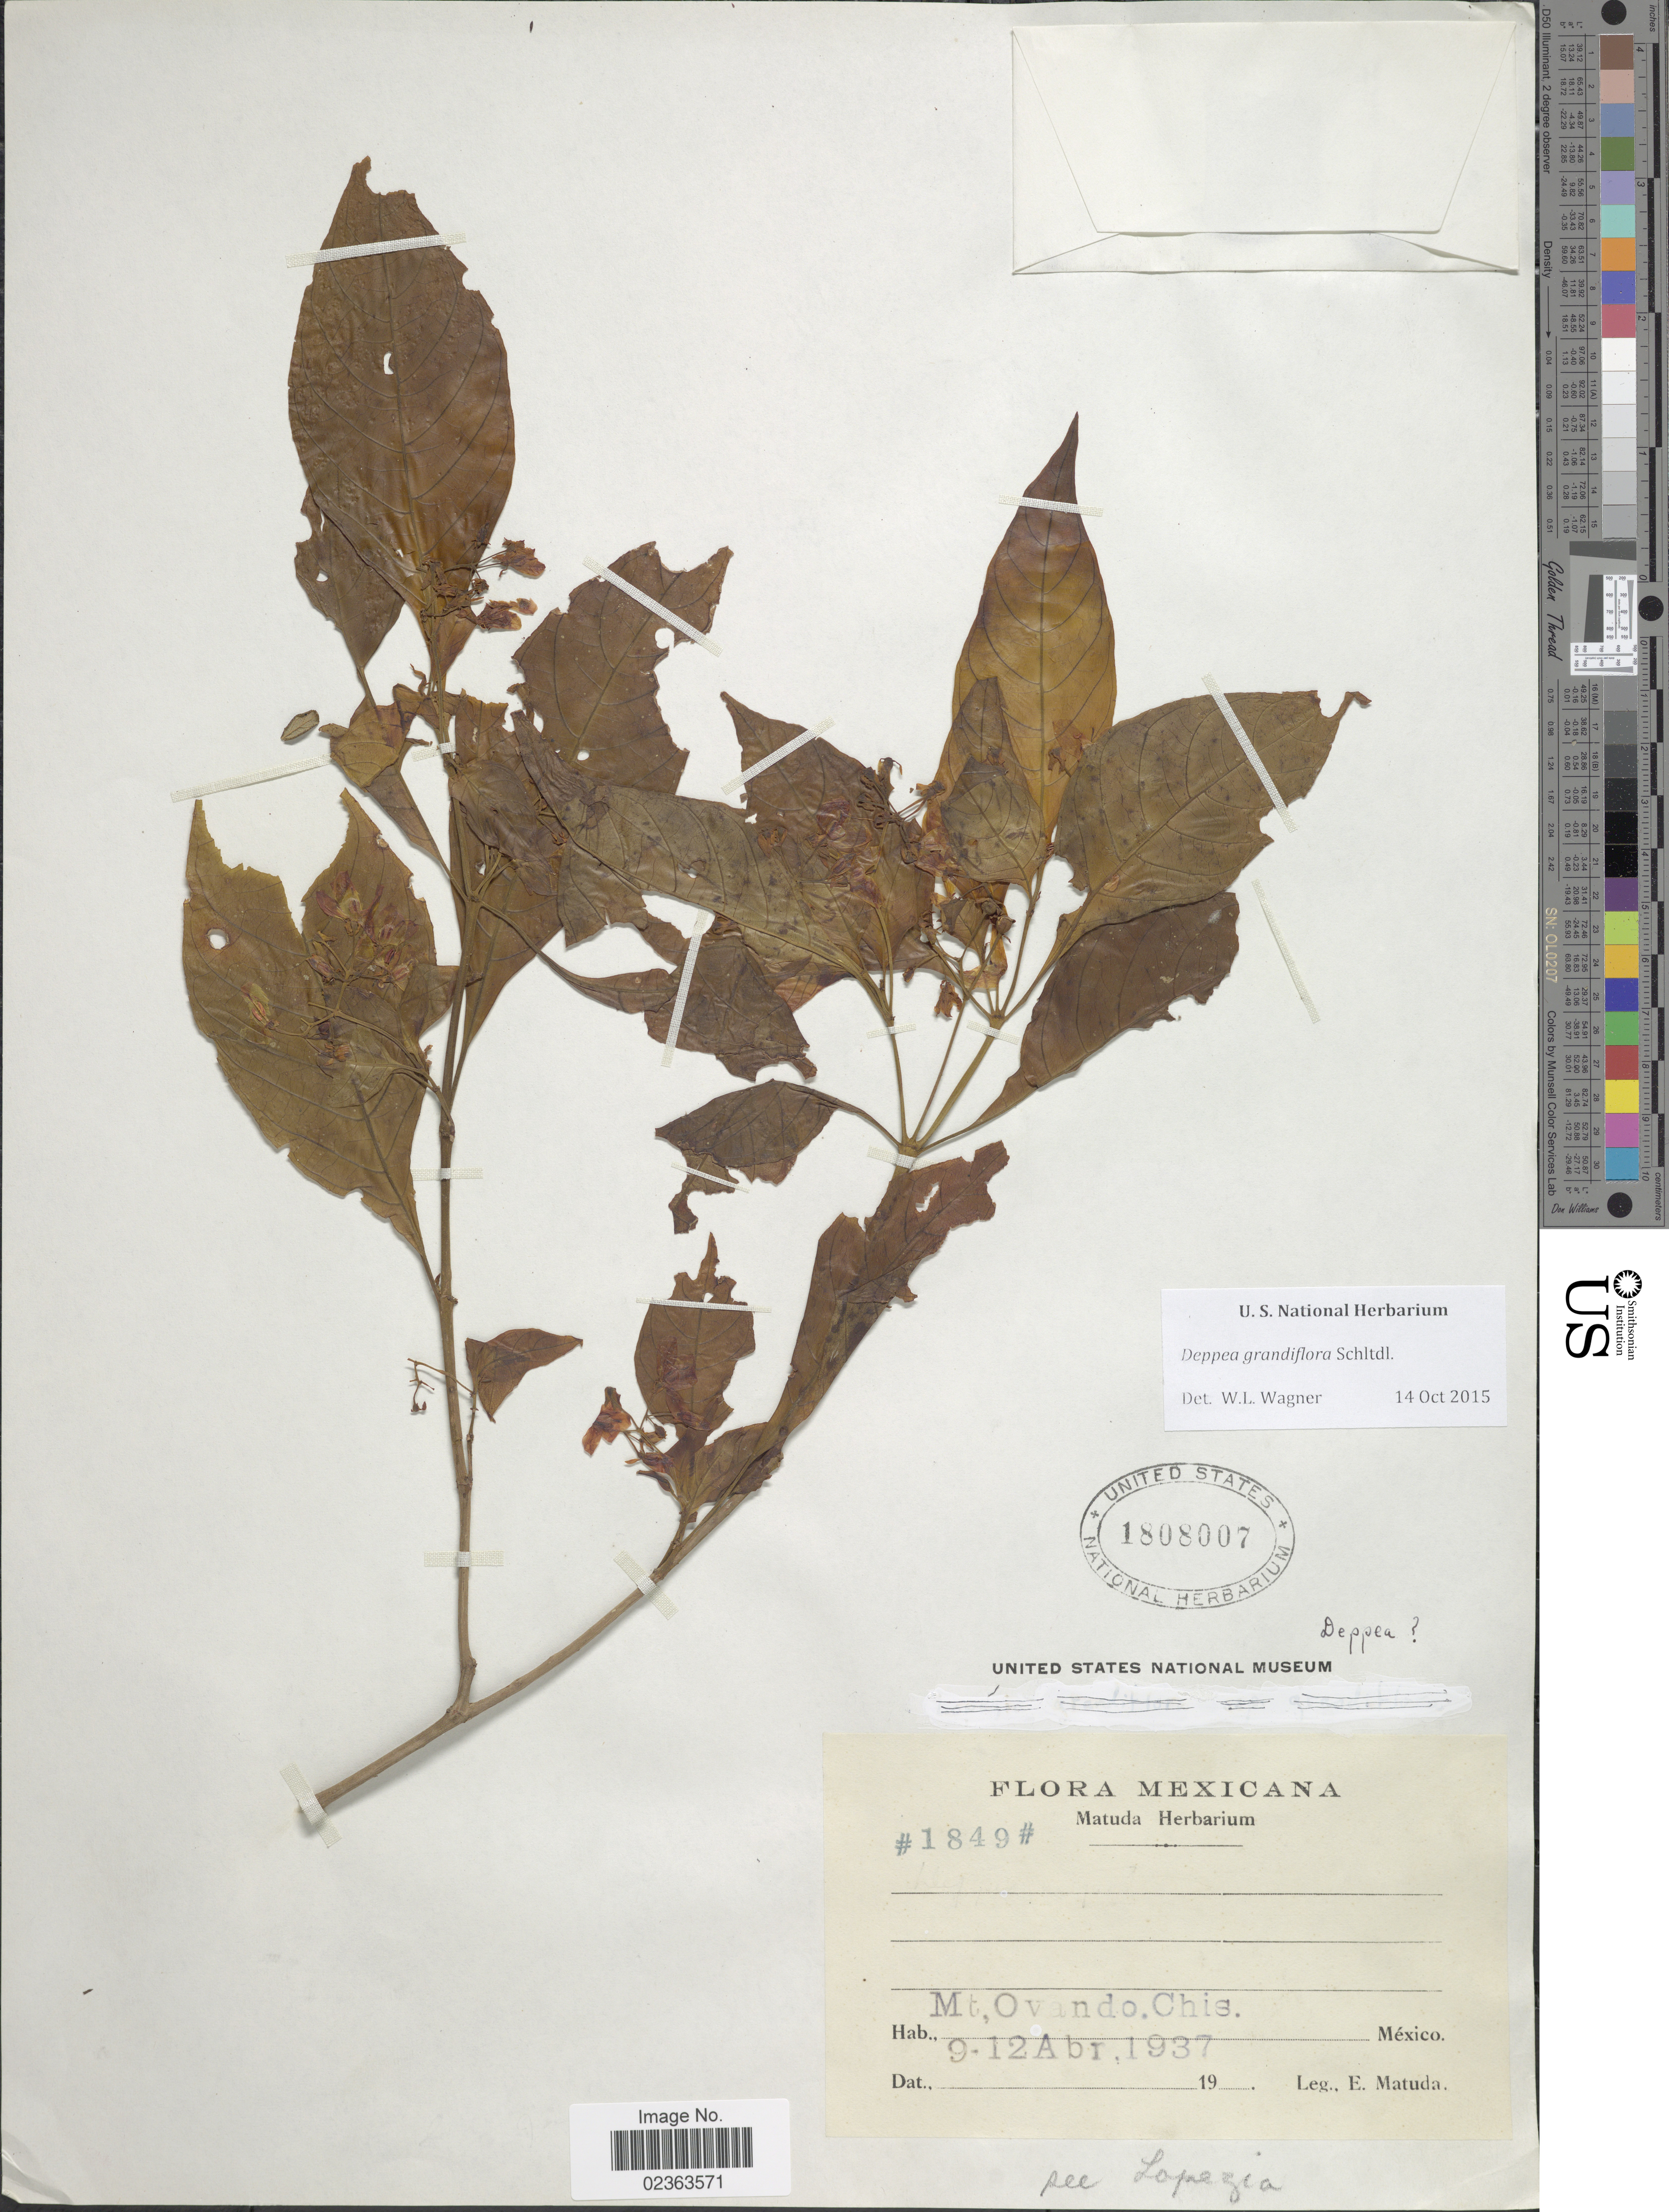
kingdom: Plantae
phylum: Tracheophyta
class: Magnoliopsida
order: Gentianales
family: Rubiaceae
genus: Deppea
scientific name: Deppea grandiflora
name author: Schltdl.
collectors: E. Matuda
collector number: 1849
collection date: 1937-04-09/1937-04-12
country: Mexico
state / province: Chiapas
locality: Mt. Ovando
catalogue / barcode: US 1808007